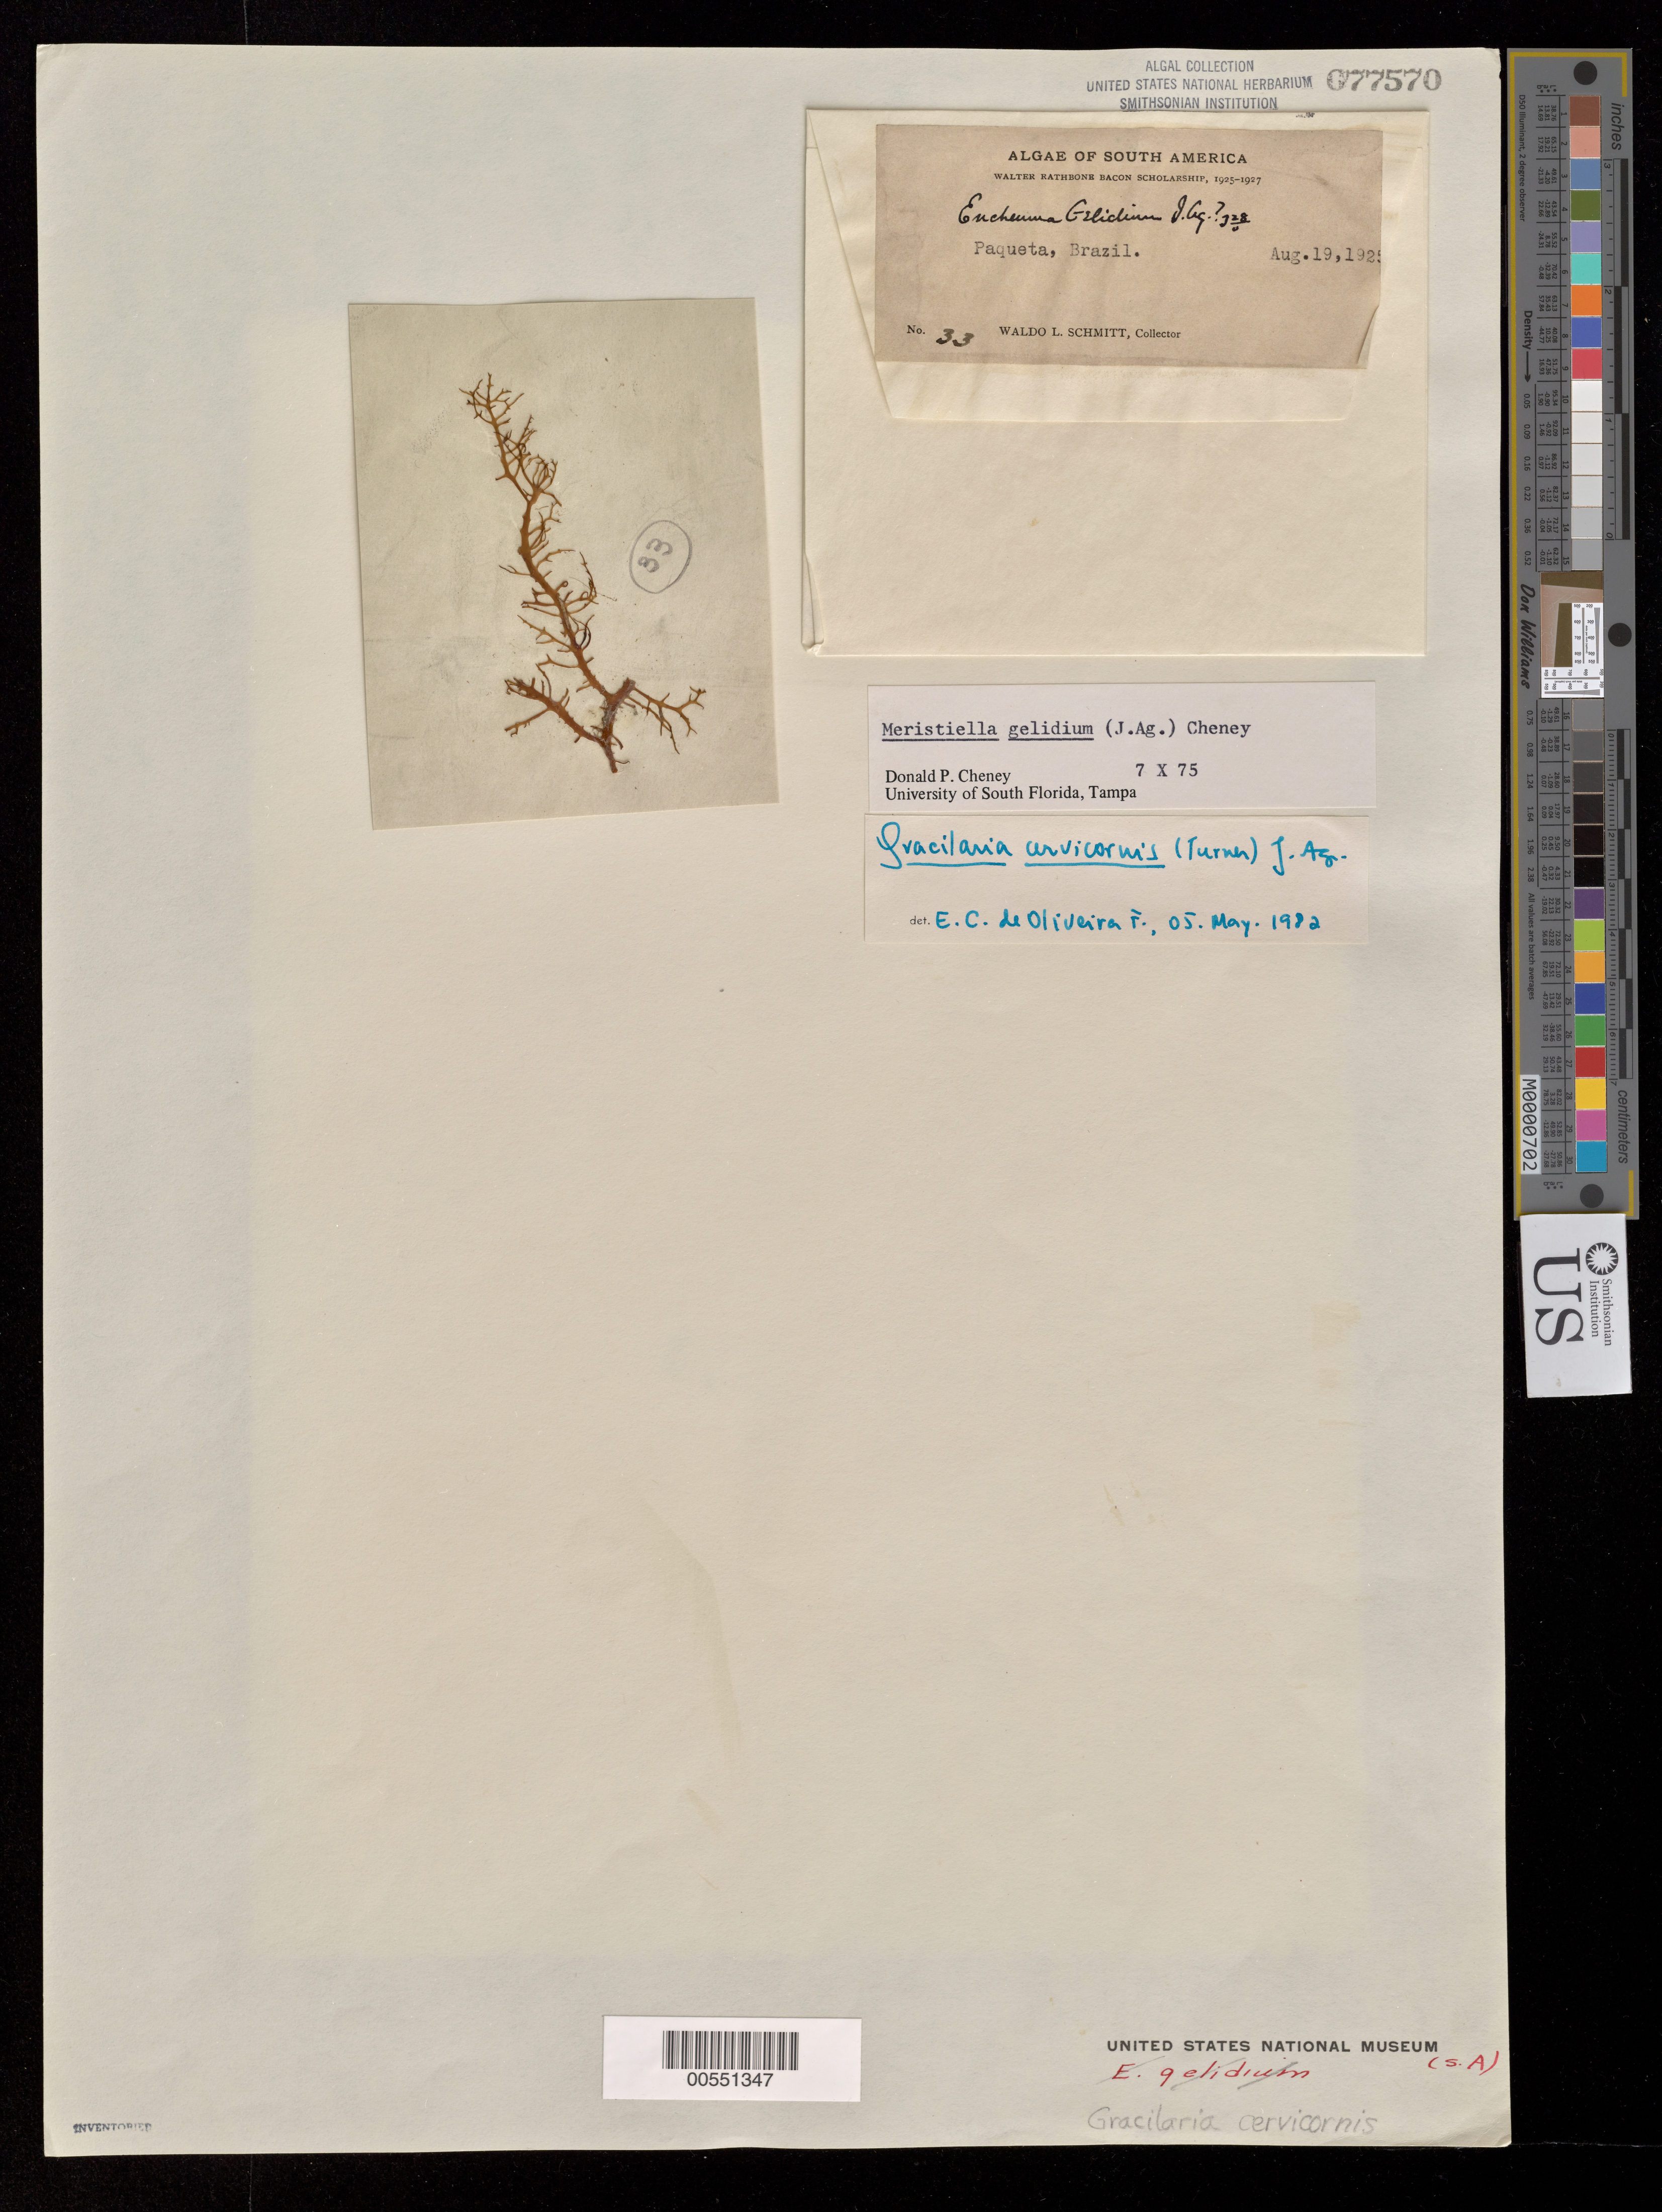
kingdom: Plantae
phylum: Rhodophyta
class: Florideophyceae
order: Gracilariales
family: Gracilariaceae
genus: Gracilaria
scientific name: Gracilaria cervicornis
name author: (Turner) J. Agardh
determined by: Oliveira, E. C. de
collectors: W. L. Schmitt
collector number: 33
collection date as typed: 19 Aug 1925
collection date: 1925-08-19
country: Brazil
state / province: Rio de Janeiro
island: Ilha do Paqueta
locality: Guanabara Bay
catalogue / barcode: US 77570